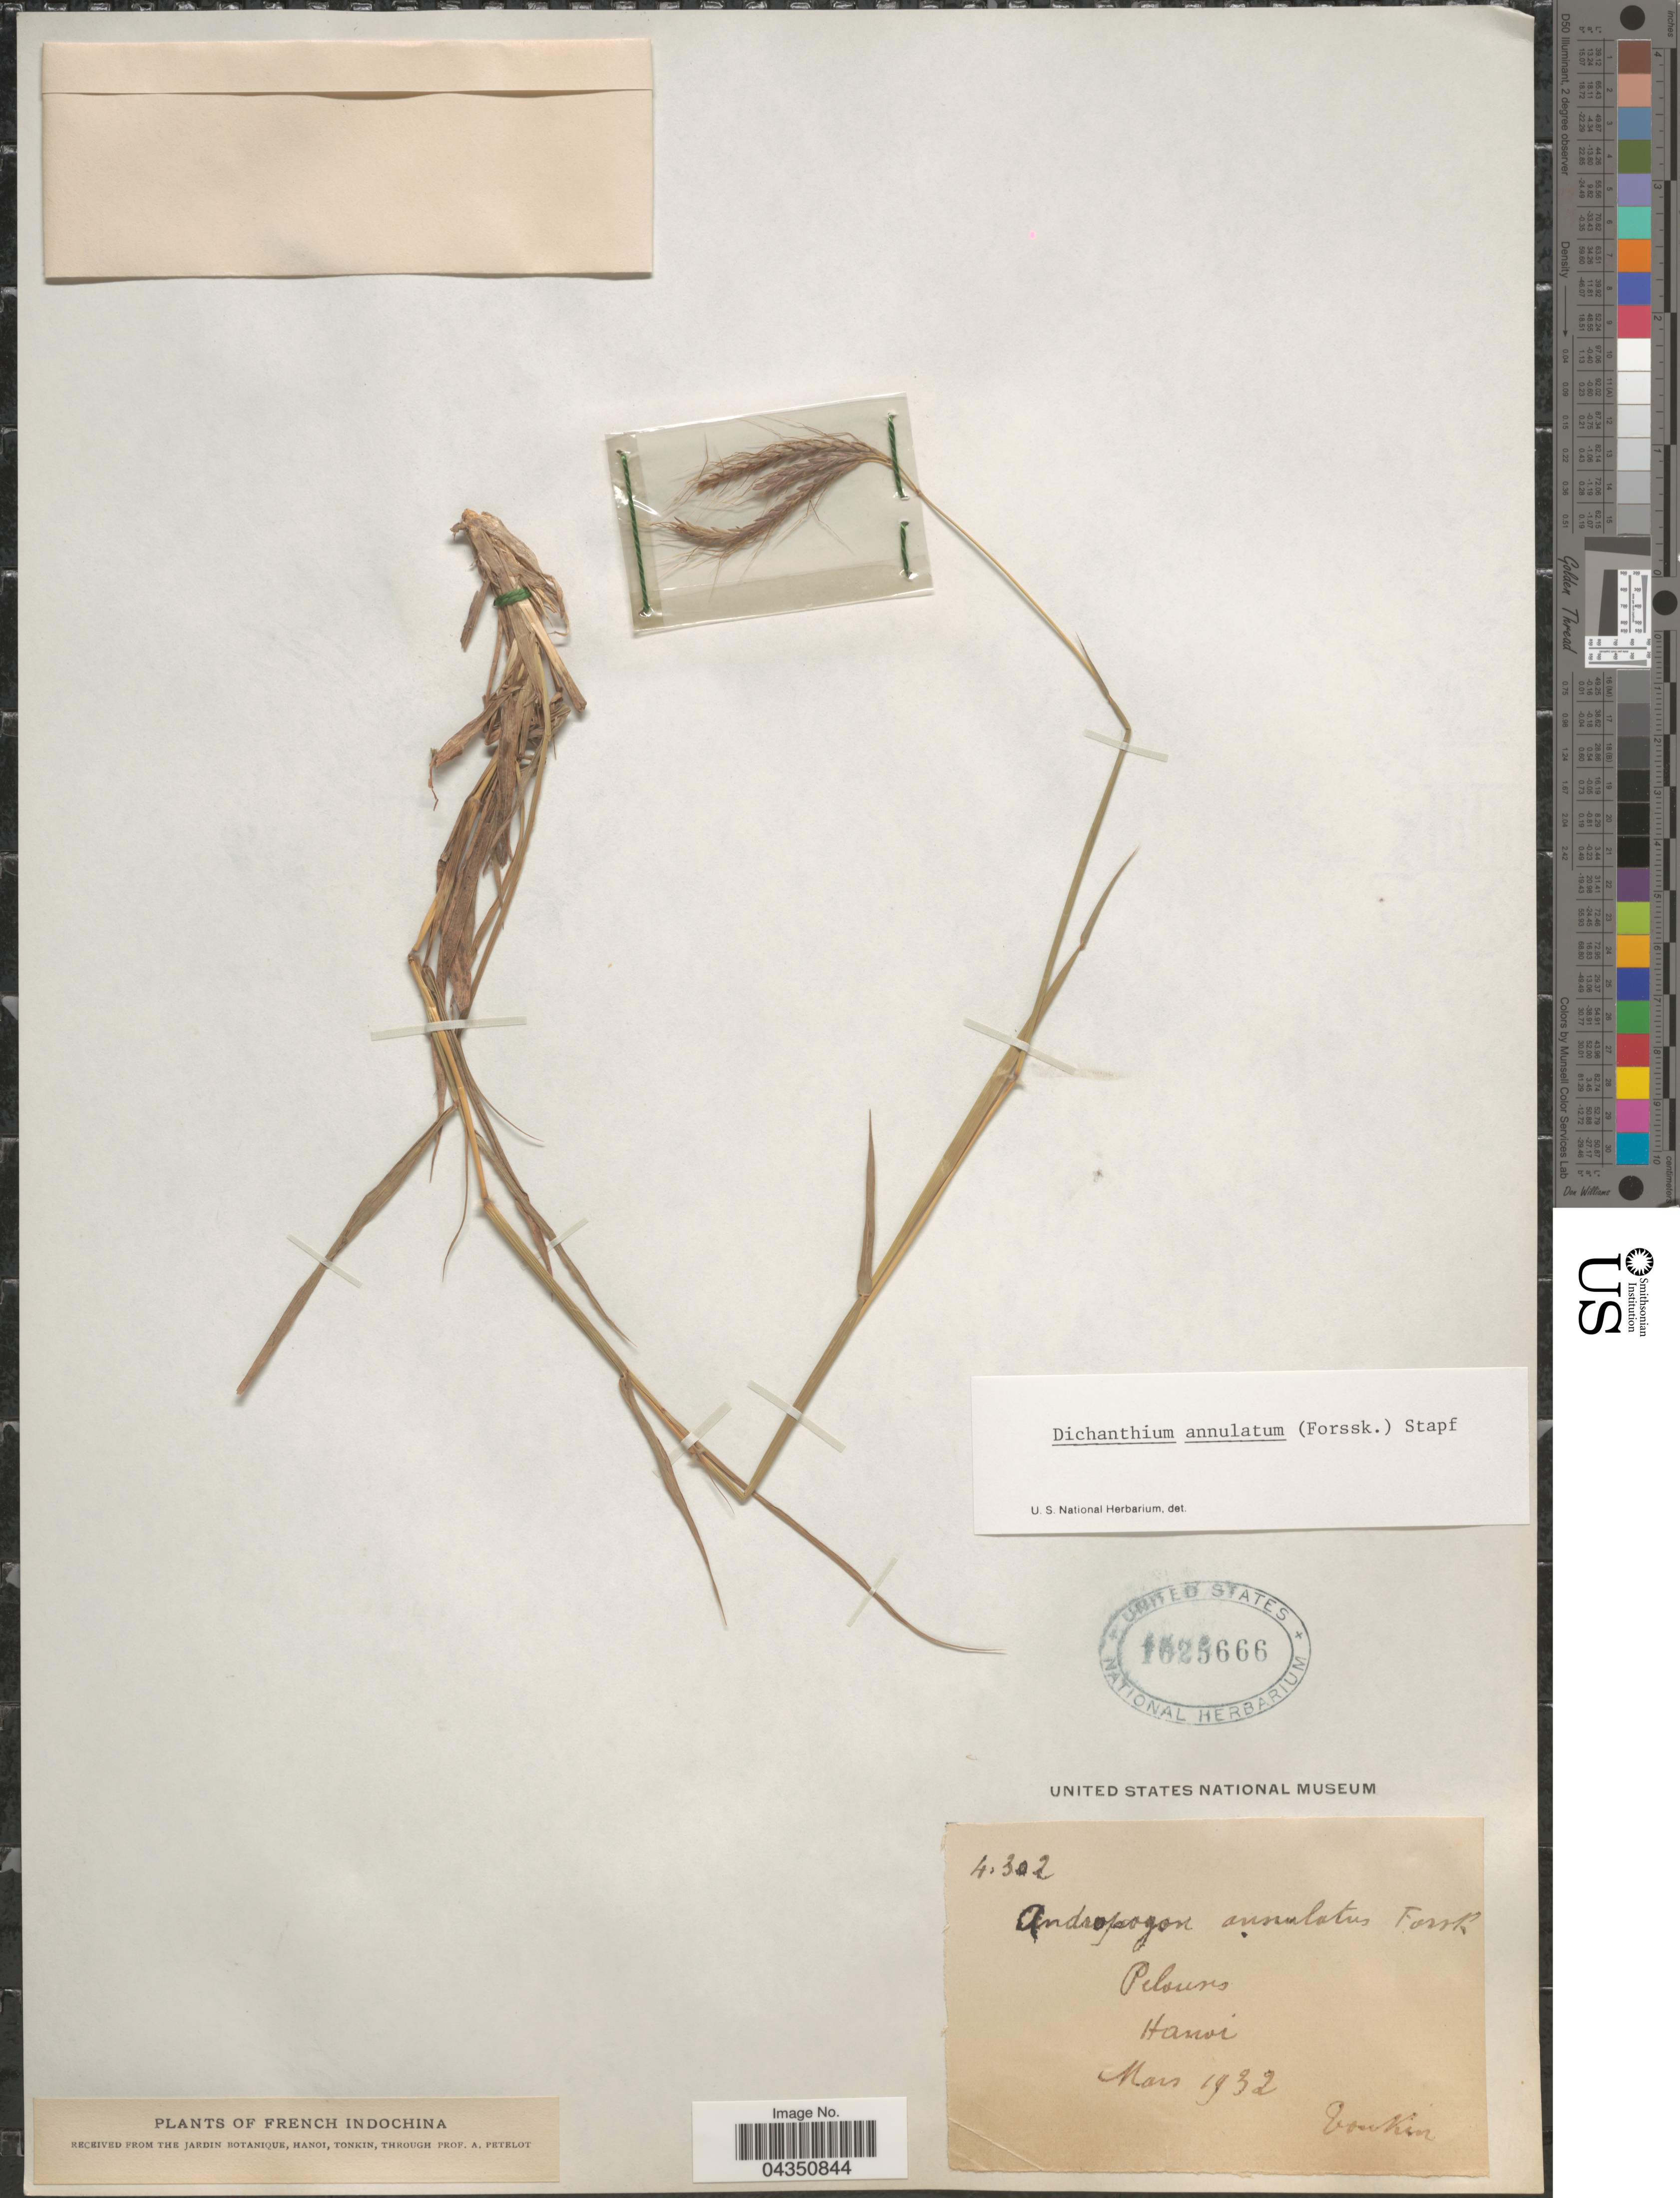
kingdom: Plantae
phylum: Tracheophyta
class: Liliopsida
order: Poales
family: Poaceae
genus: Dichanthium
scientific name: Dichanthium annulatum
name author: (Forssk.) Stapf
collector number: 4302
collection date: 1932-03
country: Vietnam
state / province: Ha Noi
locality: French Indochina. Pelouses. Hanoi.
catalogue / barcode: US 1625666